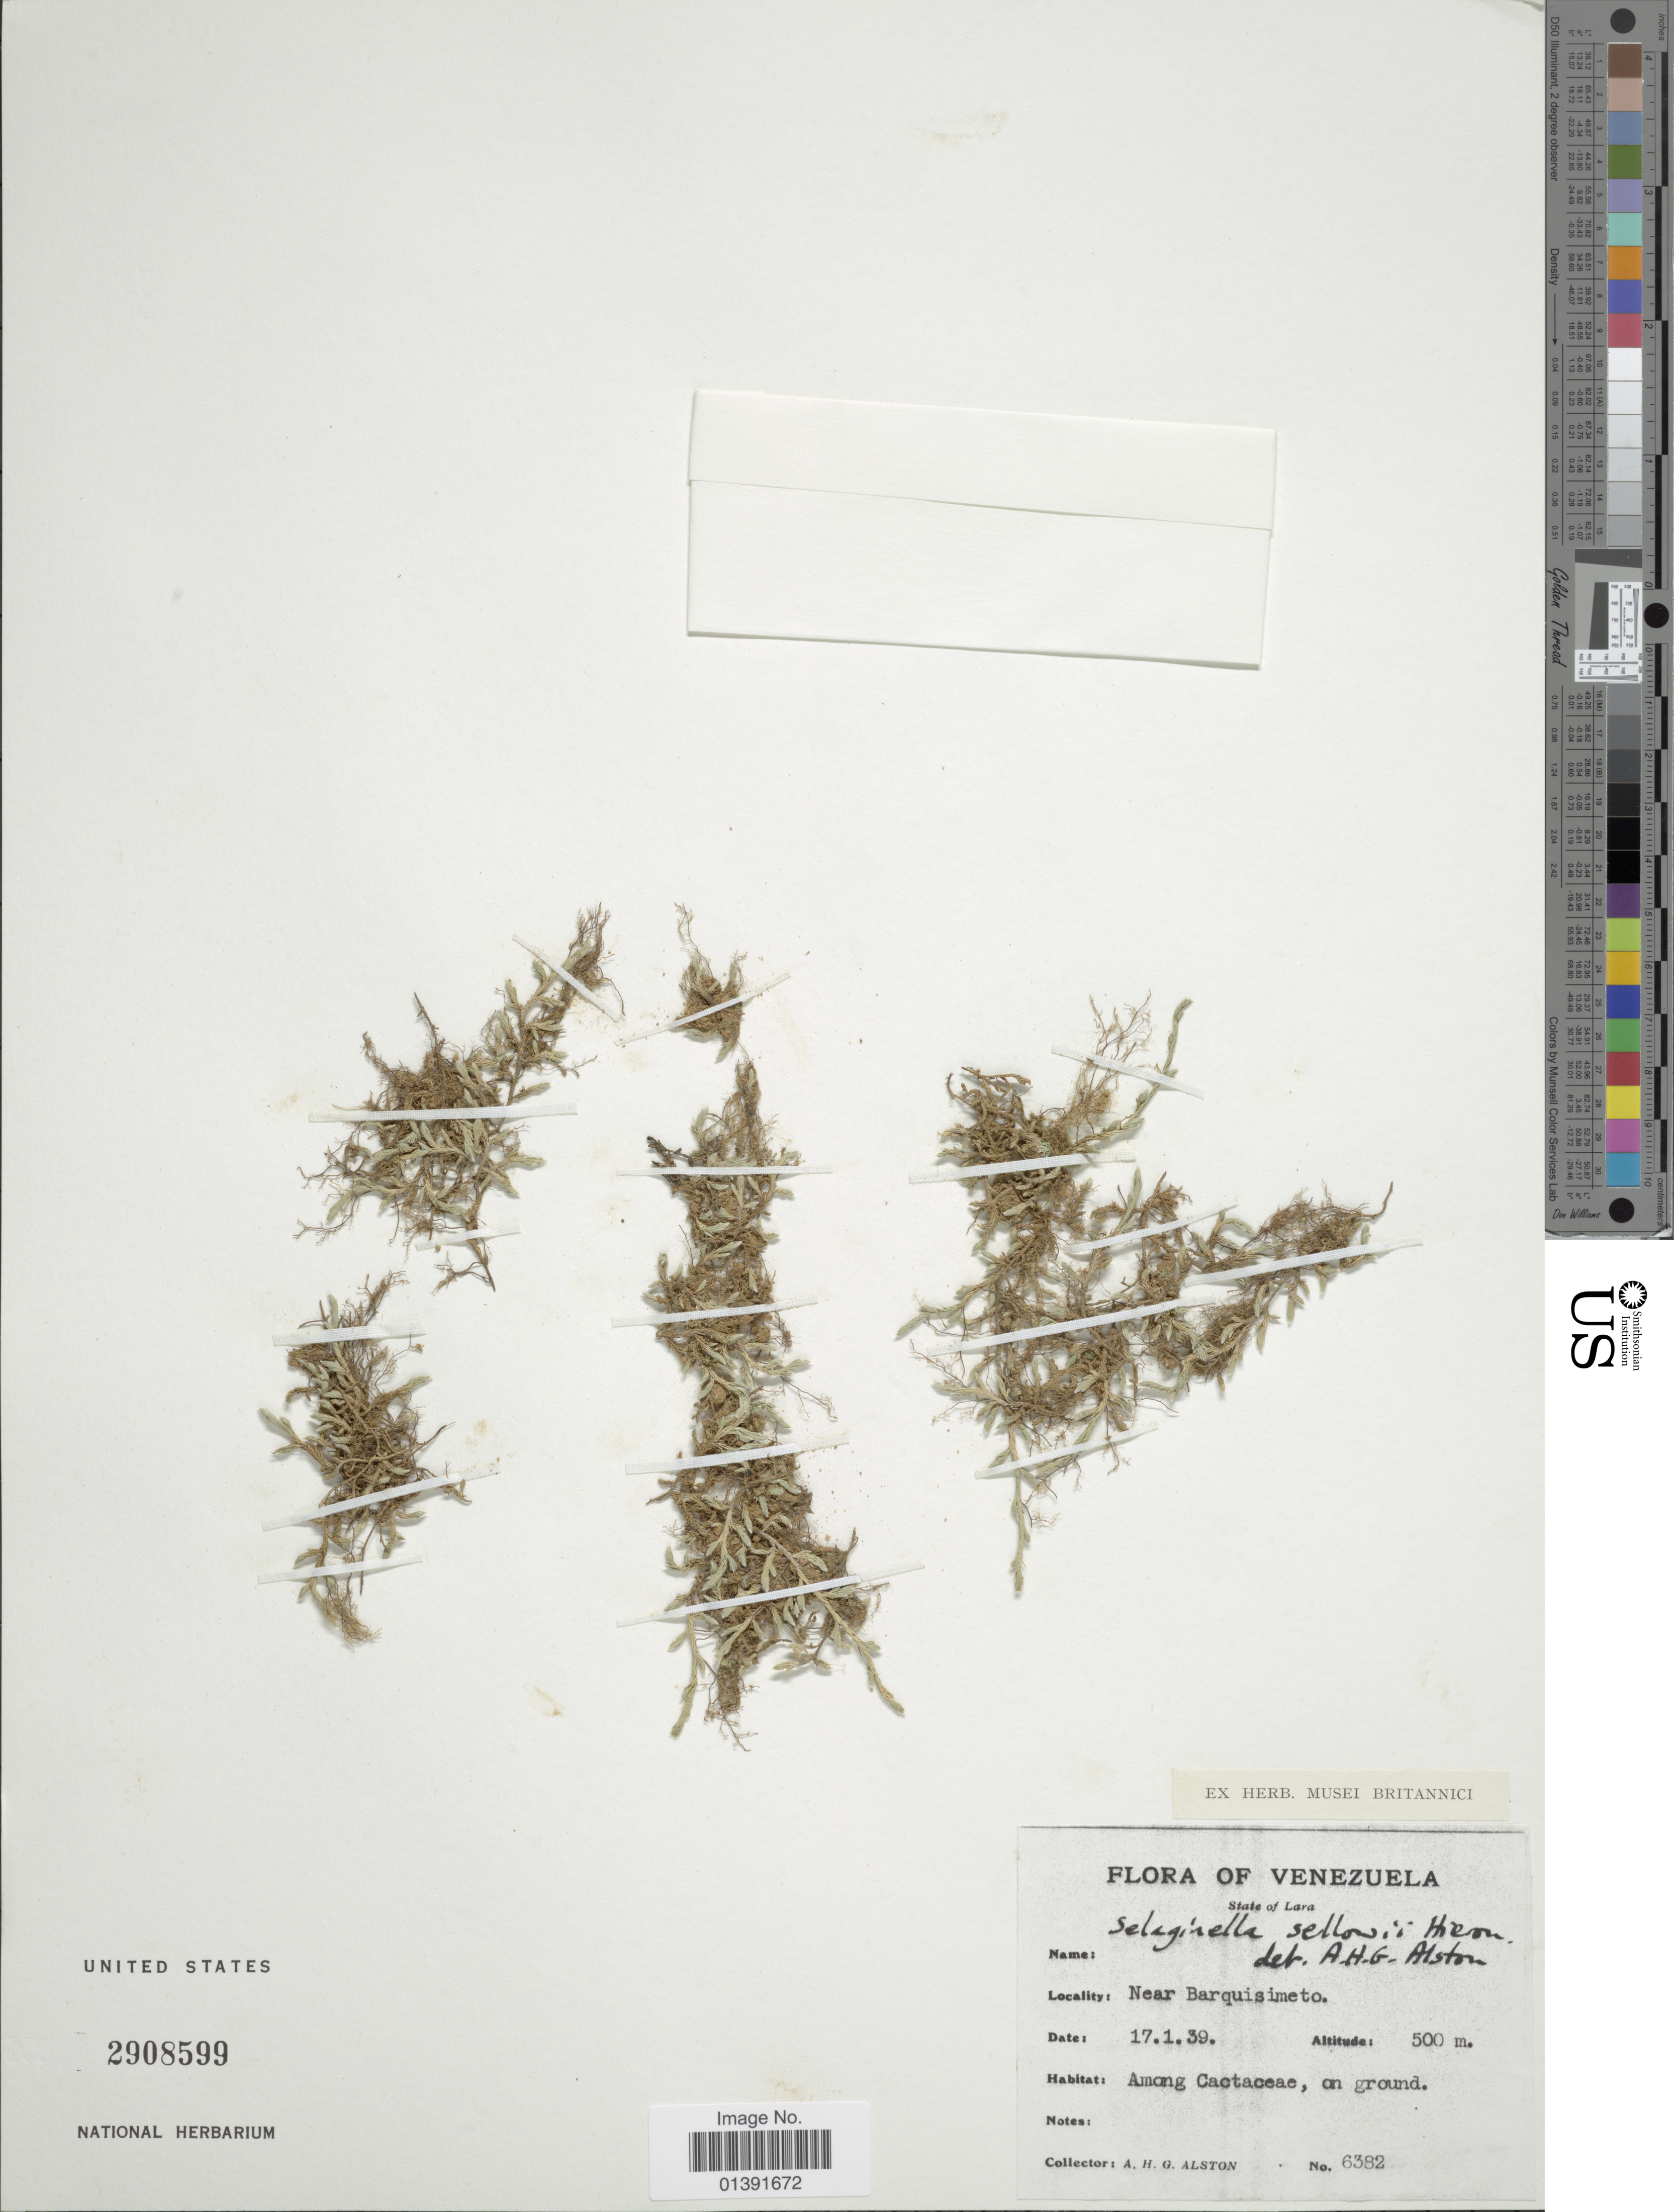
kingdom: Plantae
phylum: Tracheophyta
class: Lycopodiopsida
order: Selaginellales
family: Selaginellaceae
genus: Selaginella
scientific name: Selaginella sellowii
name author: Hieron.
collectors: A. H. Alston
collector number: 6382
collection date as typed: Transcribed d/m/y: 17/1/39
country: Venezuela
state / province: Lara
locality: Near Barquisimeto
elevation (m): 500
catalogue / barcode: US 2908599